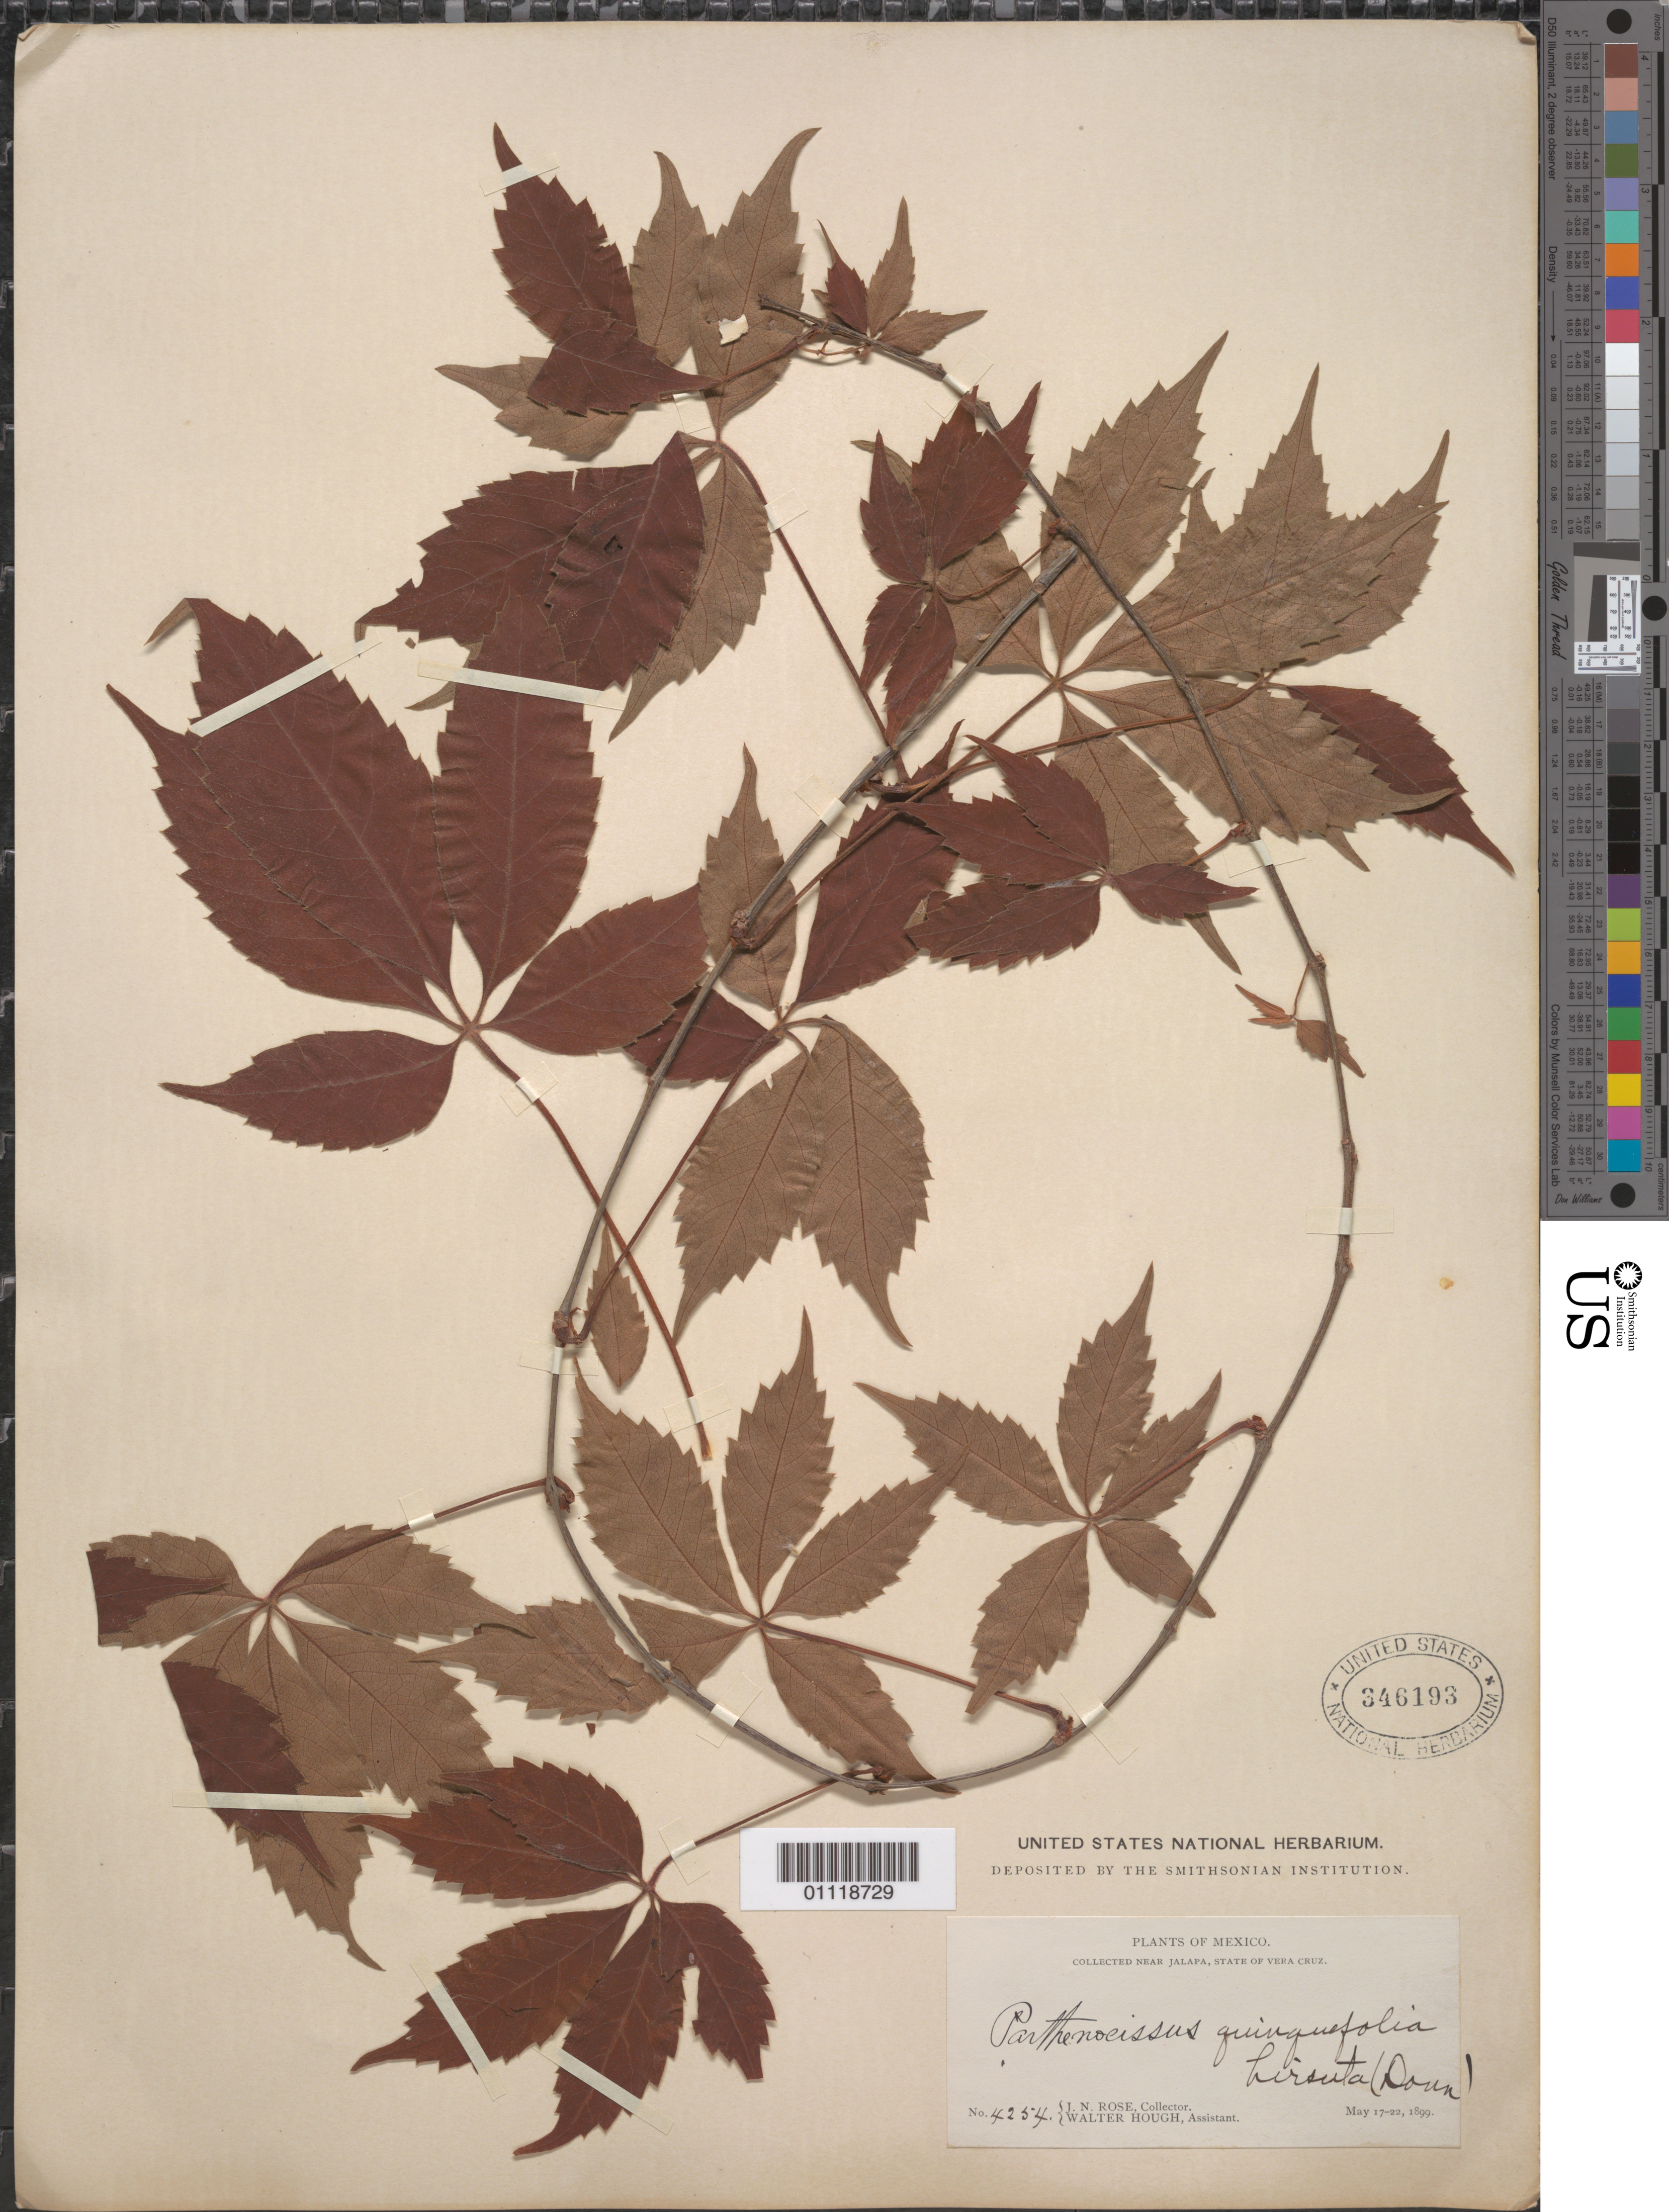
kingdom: Plantae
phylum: Tracheophyta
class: Magnoliopsida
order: Vitales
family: Vitaceae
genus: Parthenocissus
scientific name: Parthenocissus quinquefolia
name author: (L.) Planch.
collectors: J. N. Rose & W. L. Hough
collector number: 4254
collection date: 1899-05-17/1899-05-22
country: Mexico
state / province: Veracruz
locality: Near Jalapa.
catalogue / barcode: US 346193